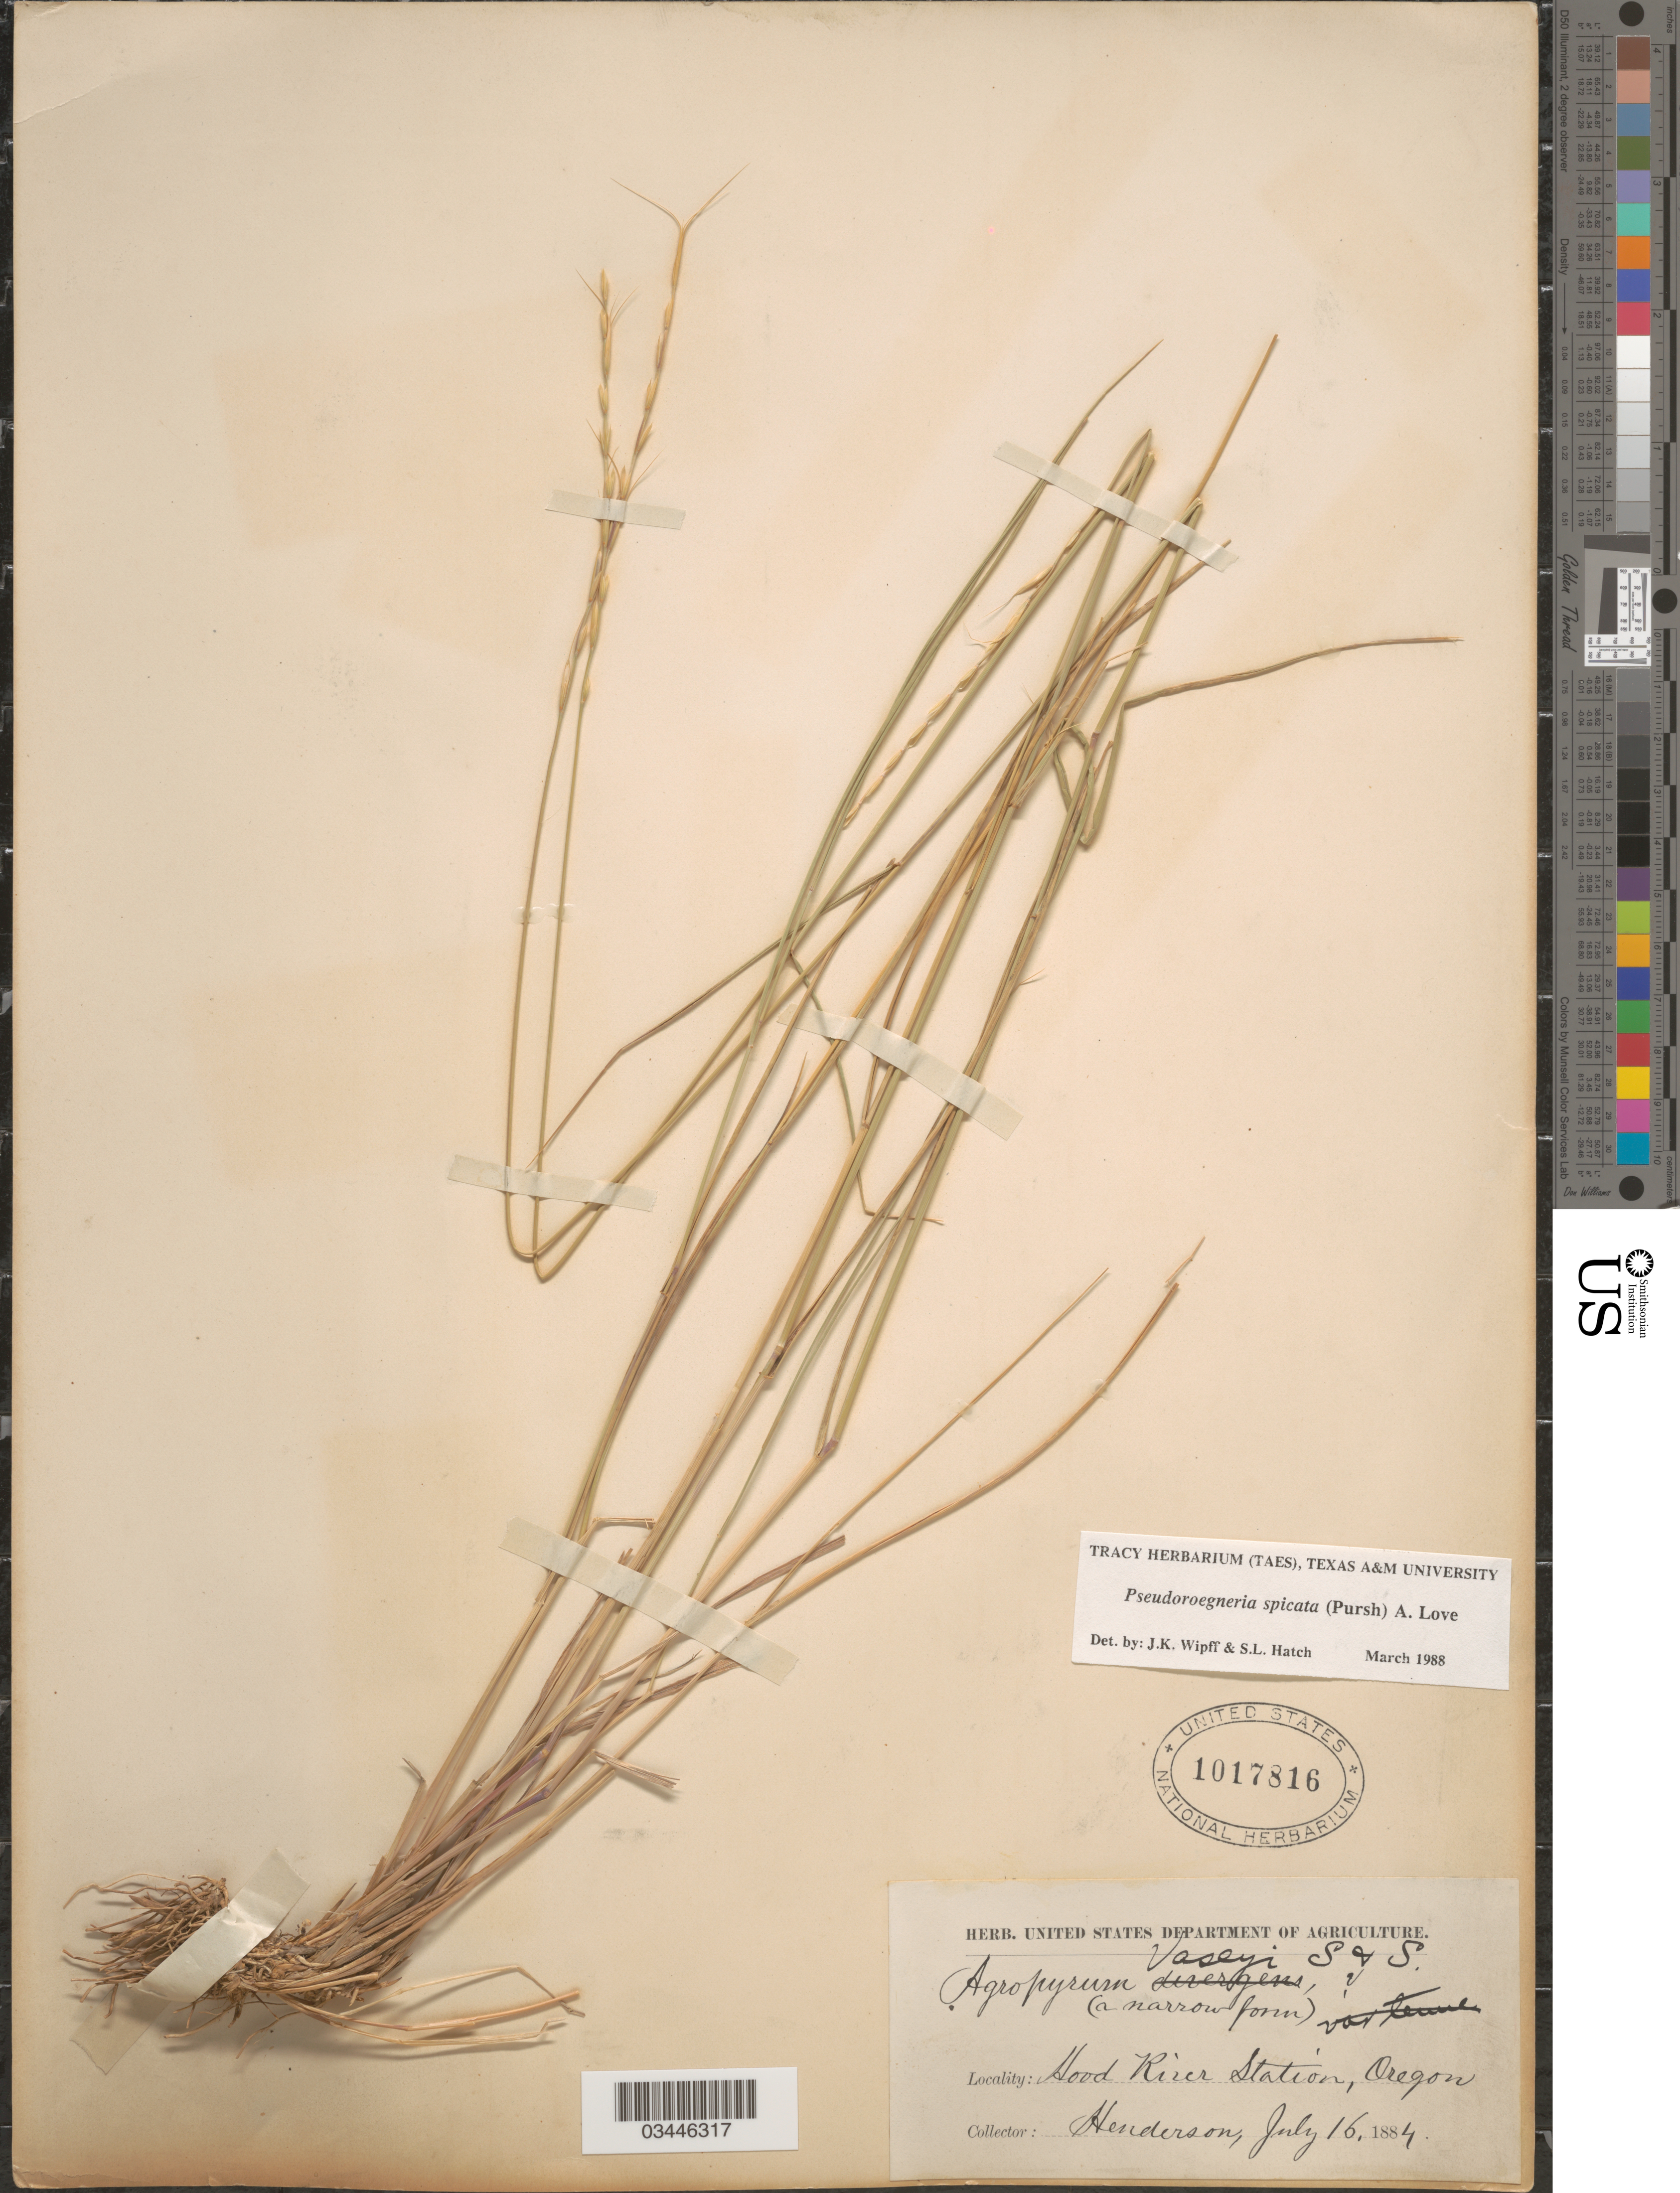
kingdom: Plantae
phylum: Tracheophyta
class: Liliopsida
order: Poales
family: Poaceae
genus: Pseudoroegneria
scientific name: Pseudoroegneria spicata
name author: (Pursh) Á. Löve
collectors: -. Henderson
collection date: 1884-07-16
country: United States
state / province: Oregon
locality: Hood River Station.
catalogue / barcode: US 1017816